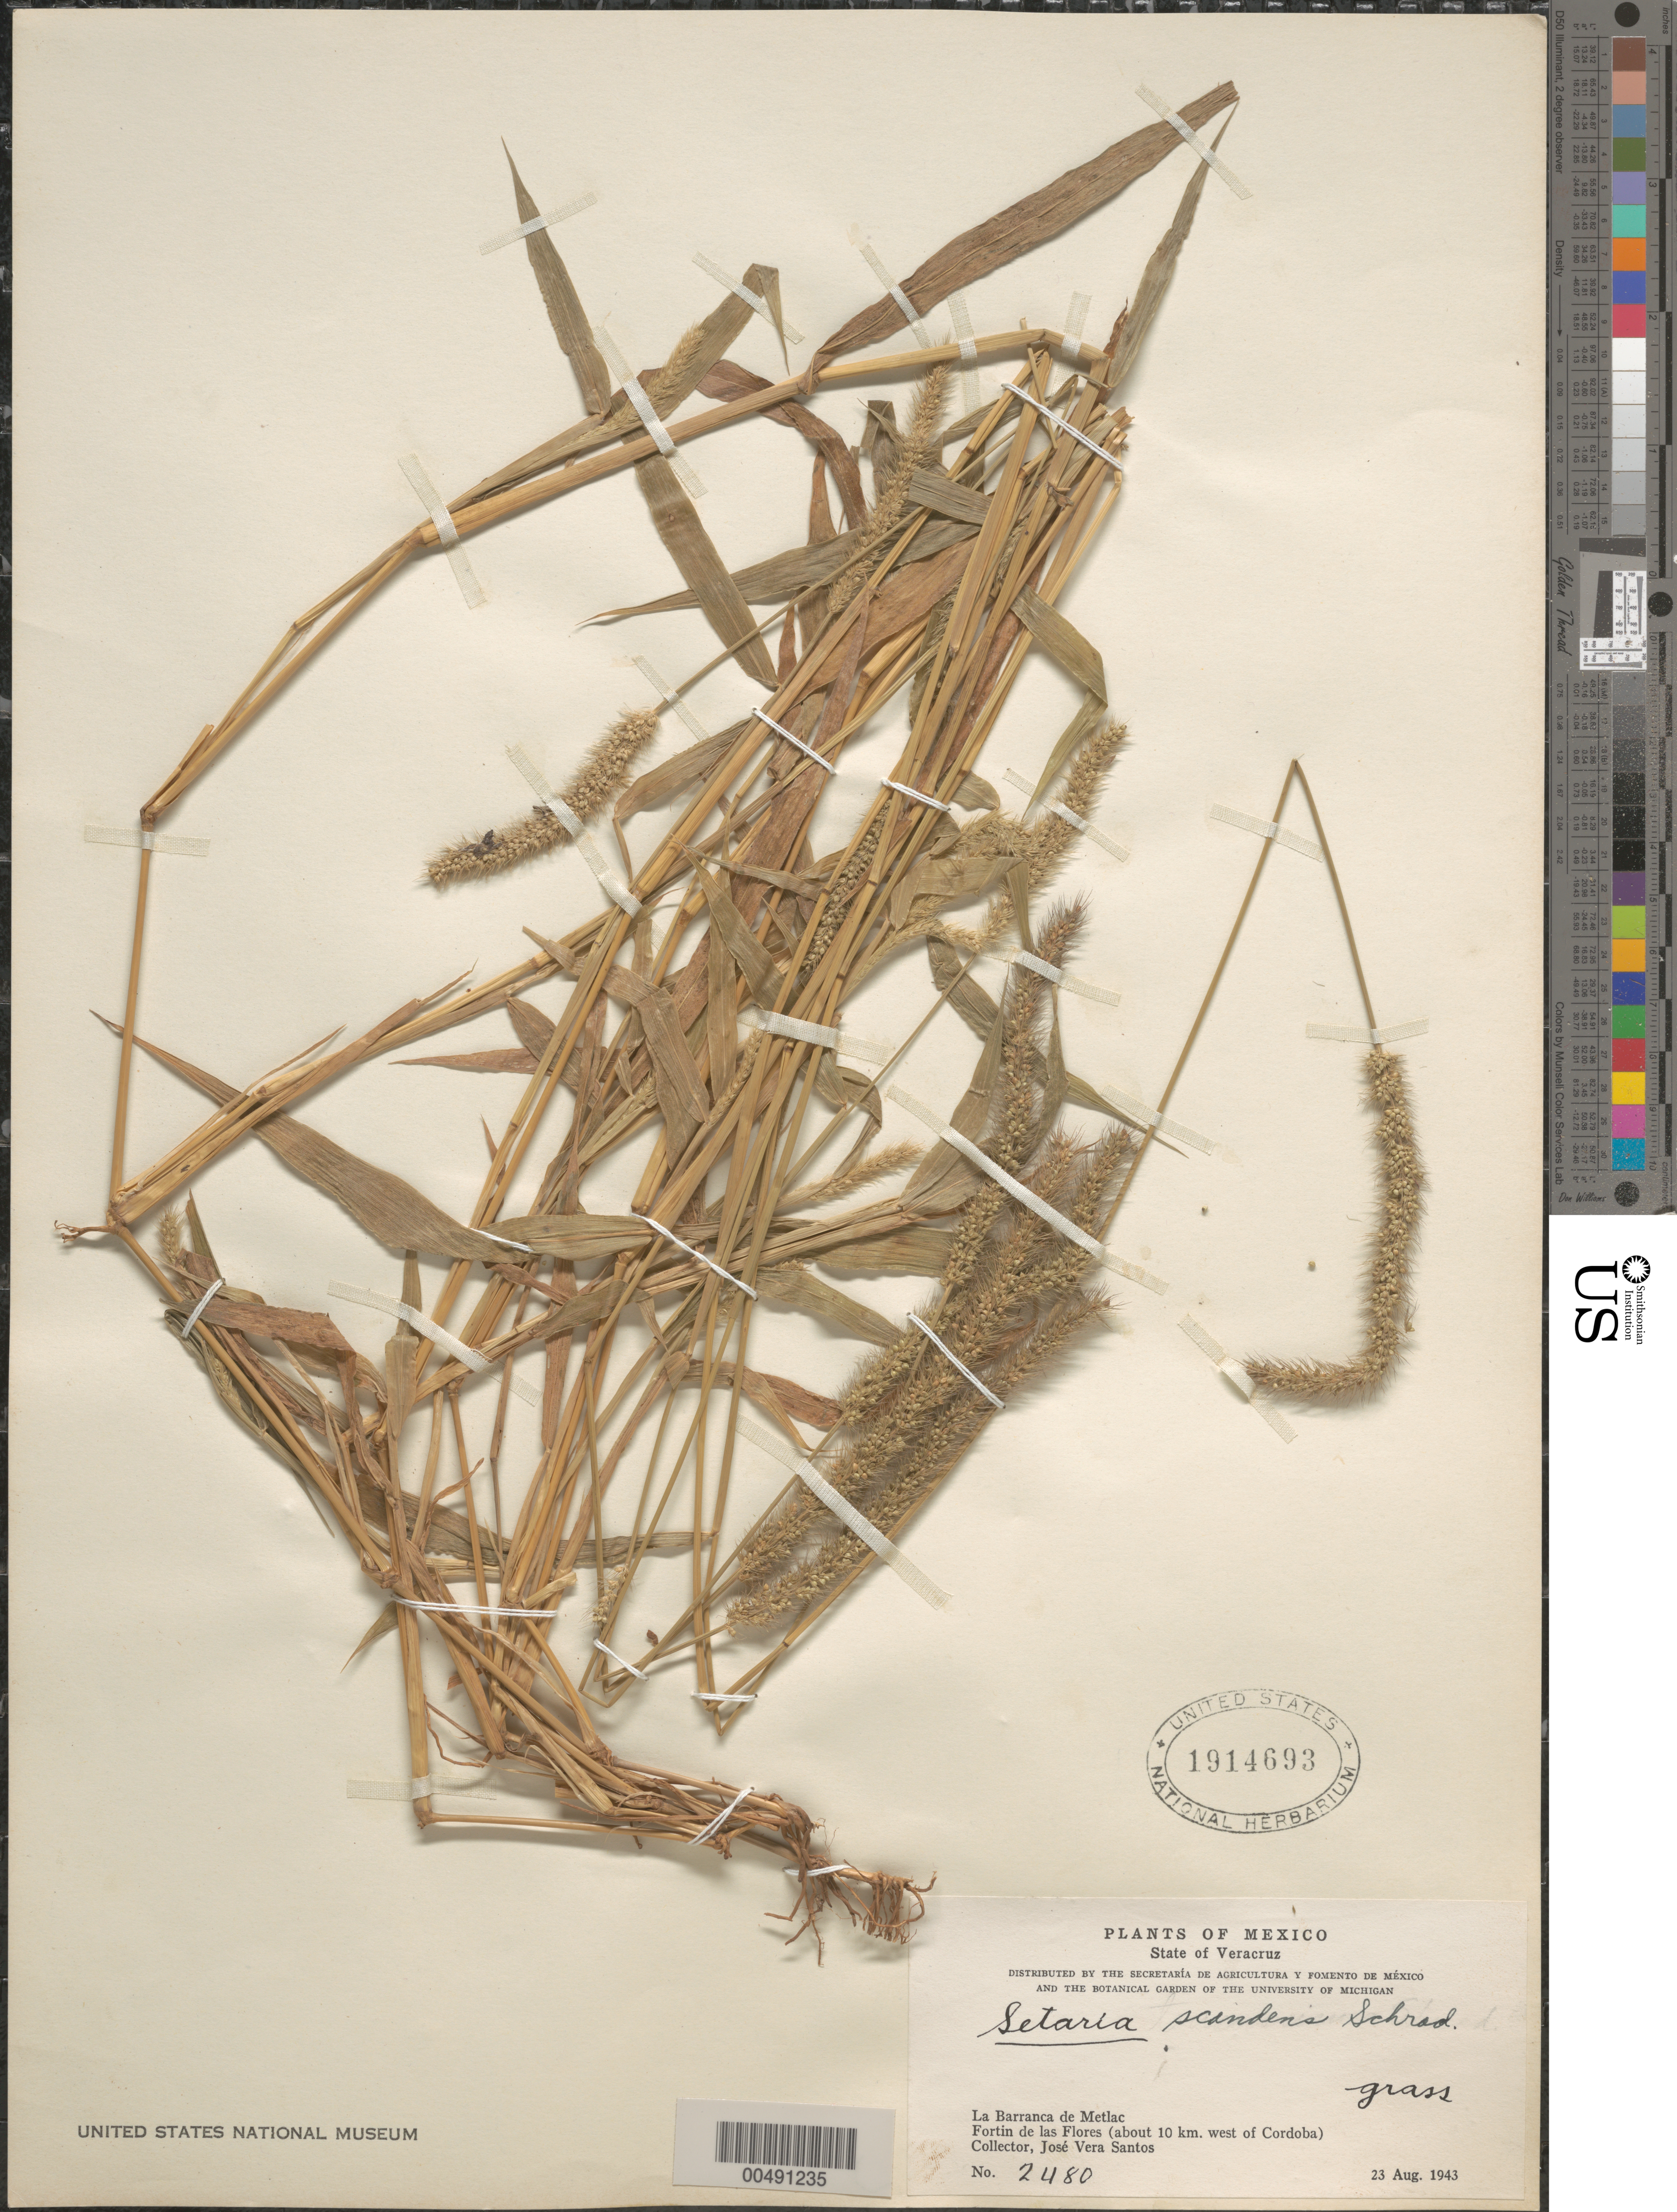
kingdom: Plantae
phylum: Tracheophyta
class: Liliopsida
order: Poales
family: Poaceae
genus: Setaria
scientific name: Setaria scandens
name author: Schrad. ex Schult.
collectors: J. V. Santos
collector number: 2480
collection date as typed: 23 Aug 1943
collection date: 1943-08-23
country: Mexico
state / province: Veracruz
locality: La Barranca de Metlac, Fortin de las Flores (about 10 km W of Córdoba)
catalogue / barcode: US 1914693